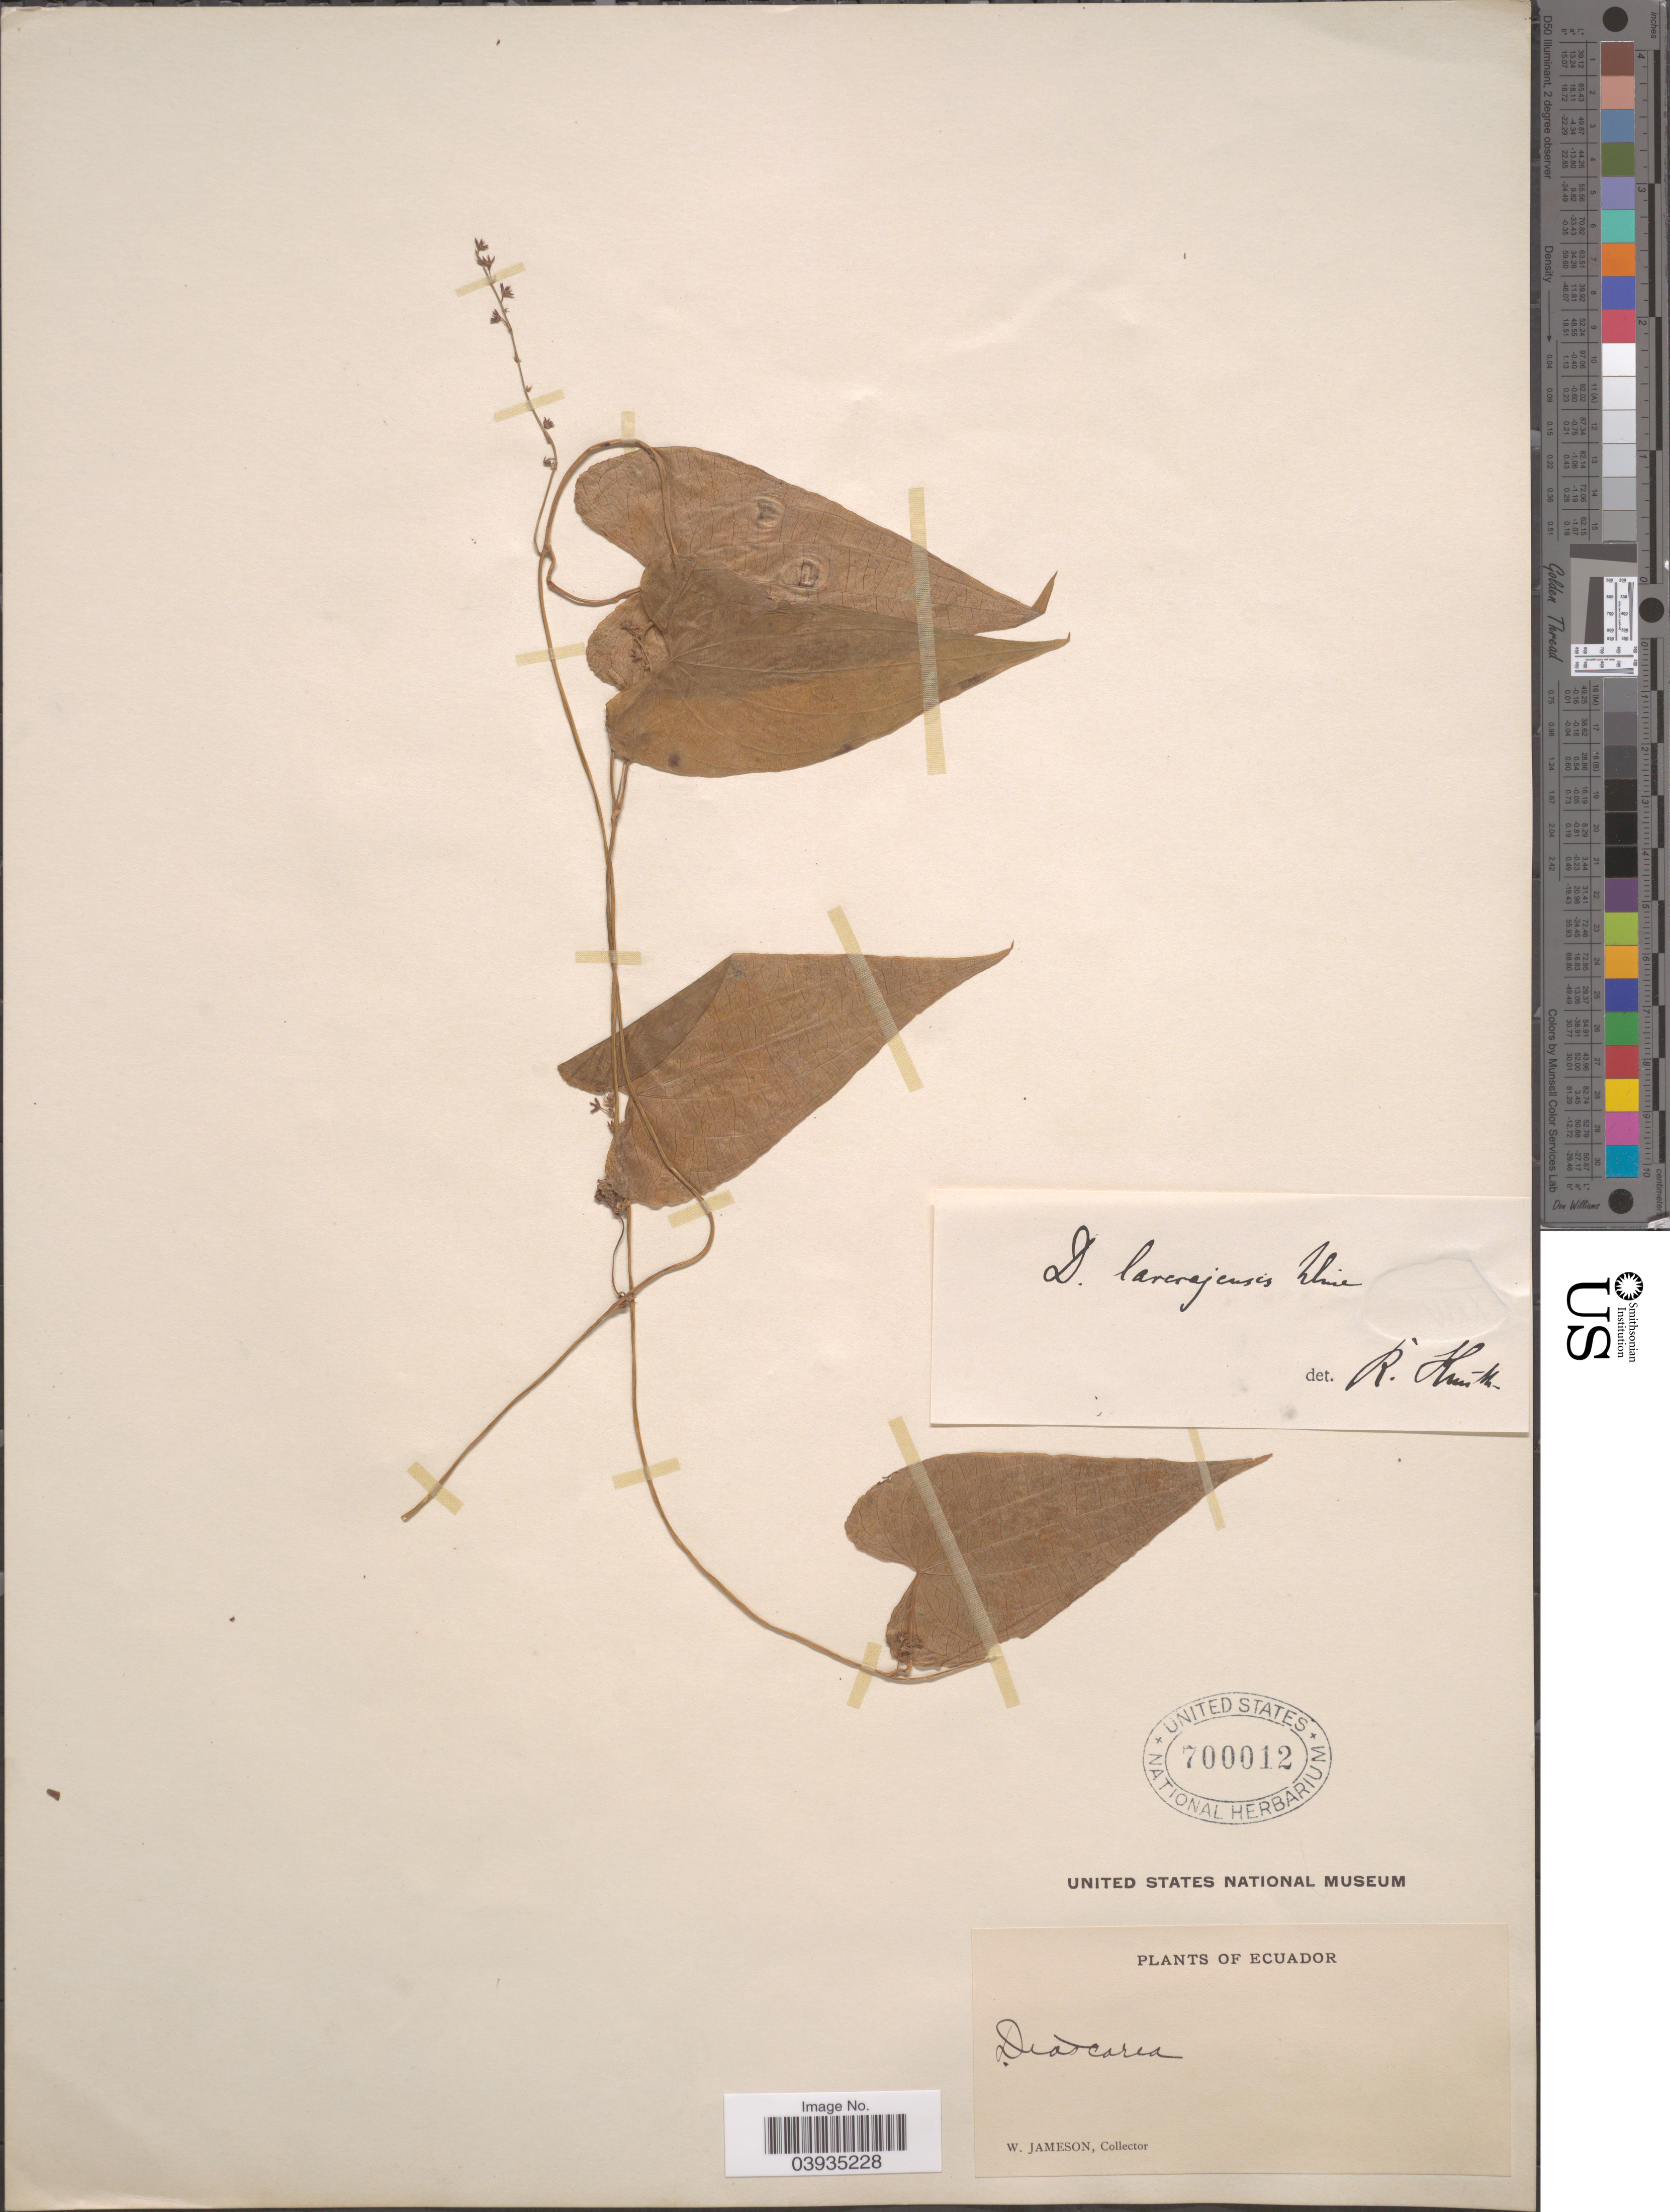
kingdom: Plantae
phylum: Tracheophyta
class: Liliopsida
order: Dioscoreales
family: Dioscoreaceae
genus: Dioscorea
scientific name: Dioscorea larecajensis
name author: Uline ex R. Knuth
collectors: W. Jameson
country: Ecuador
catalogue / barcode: US 700012